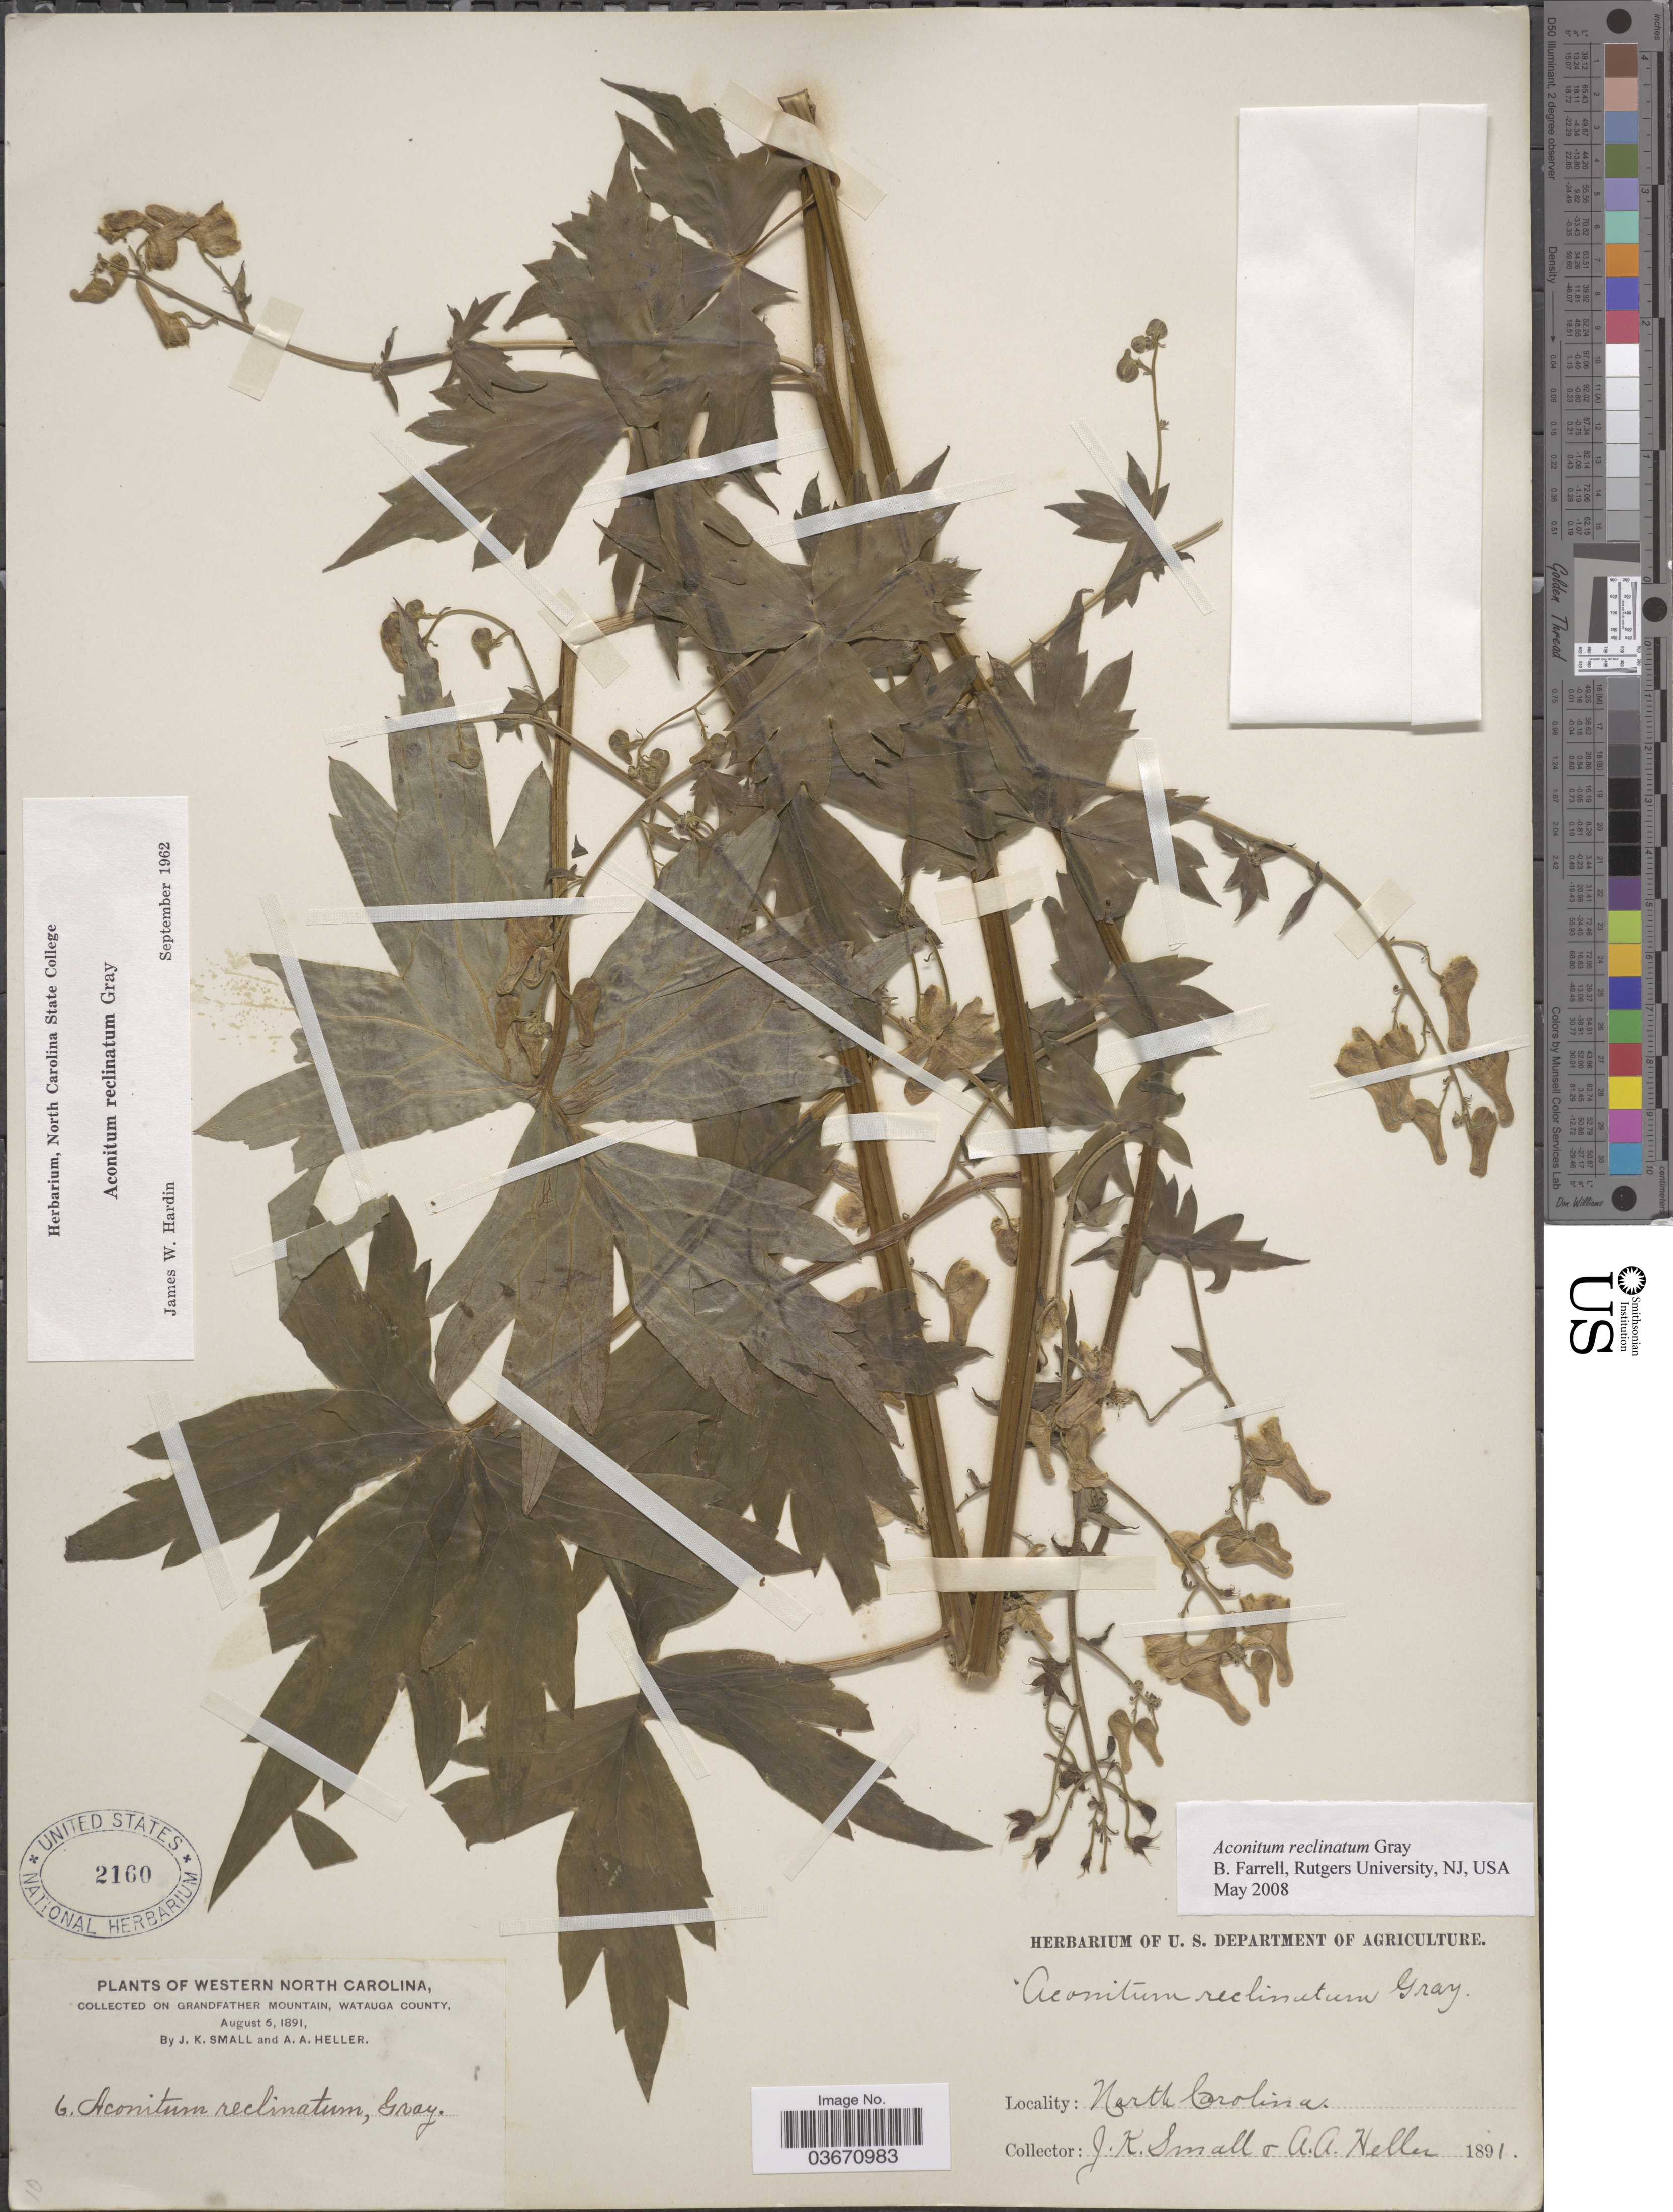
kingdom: Plantae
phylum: Tracheophyta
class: Magnoliopsida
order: Ranunculales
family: Ranunculaceae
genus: Aconitum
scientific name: Aconitum reclinatum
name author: A. Gray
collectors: J. K. Small & A. A. Heller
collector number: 6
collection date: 1891-08-05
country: United States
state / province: North Carolina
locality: Western North Carolina. On Grandfather Mountain, Watauga County.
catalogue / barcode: US 2160